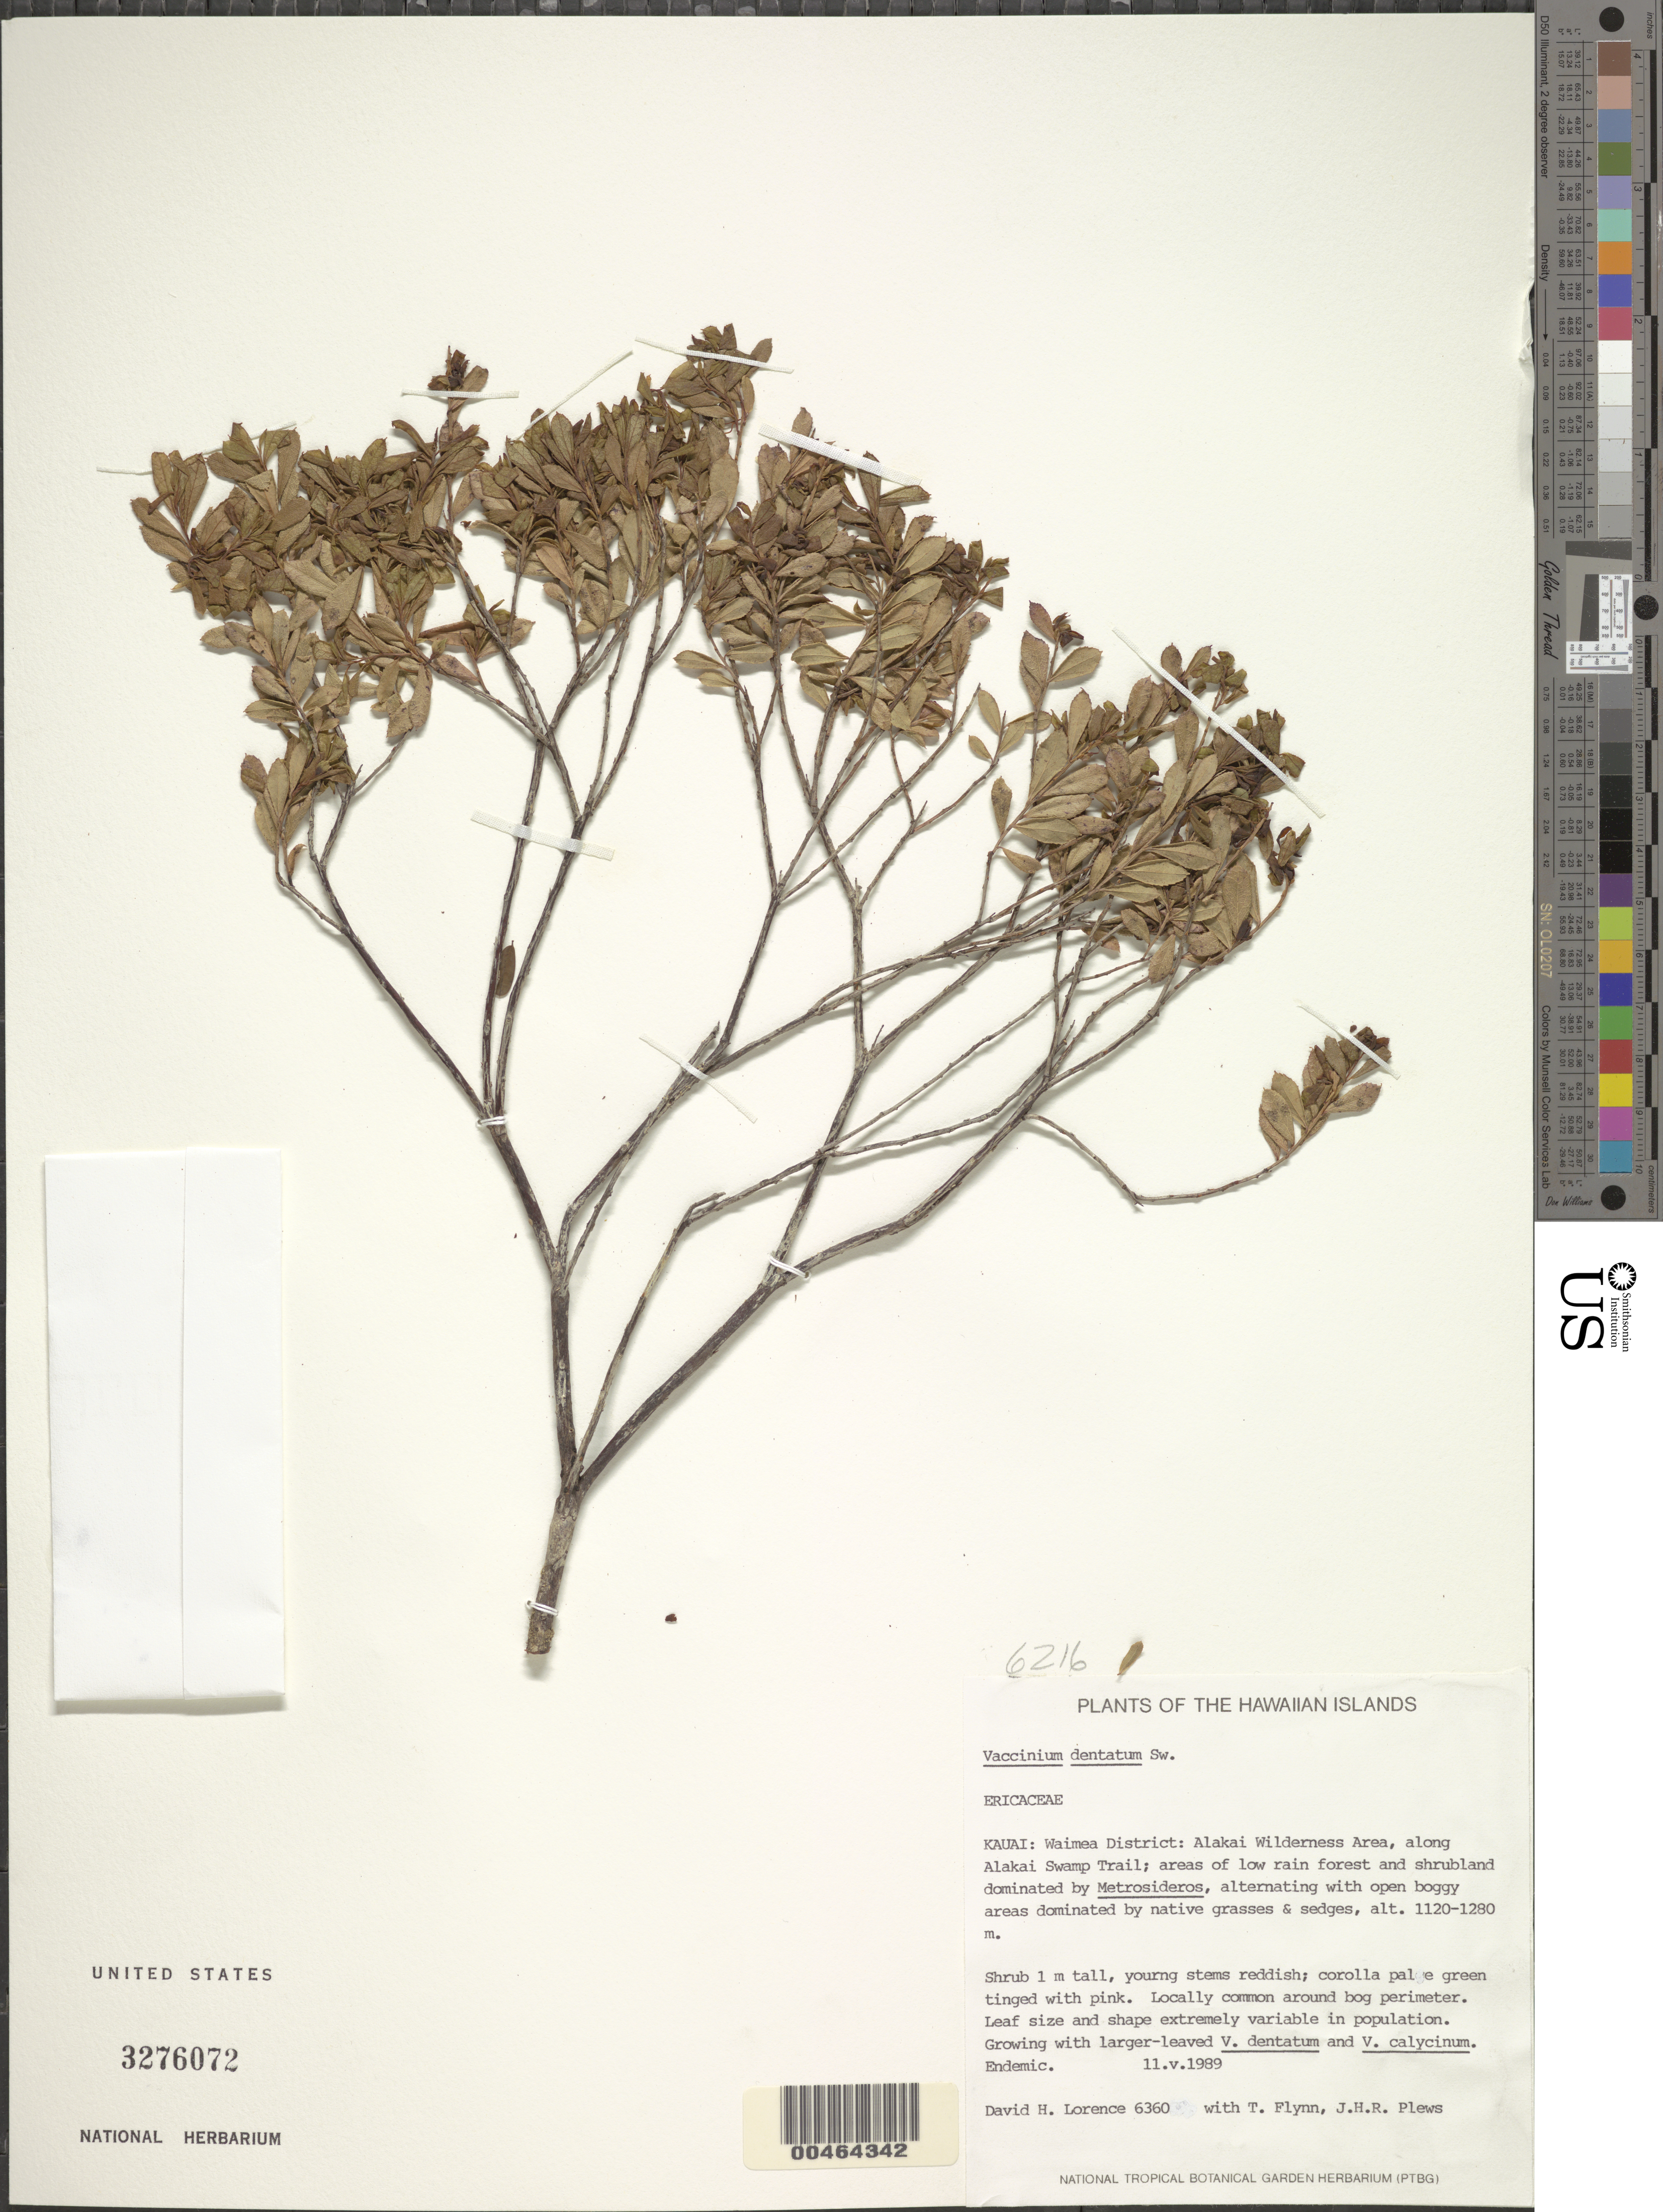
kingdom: Plantae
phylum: Tracheophyta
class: Magnoliopsida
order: Ericales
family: Ericaceae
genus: Vaccinium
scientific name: Vaccinium dentatum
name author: Sm.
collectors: D. Lorence, T. W. Flynn & J. Plews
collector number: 6360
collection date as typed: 11 May 1989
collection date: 1989-05-11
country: United States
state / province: Hawaii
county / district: Kauai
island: Kaua'i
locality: Waimea District: Alakai Wilderness Area, along Alakai Swamp Trail.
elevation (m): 1120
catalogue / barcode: US 3276072